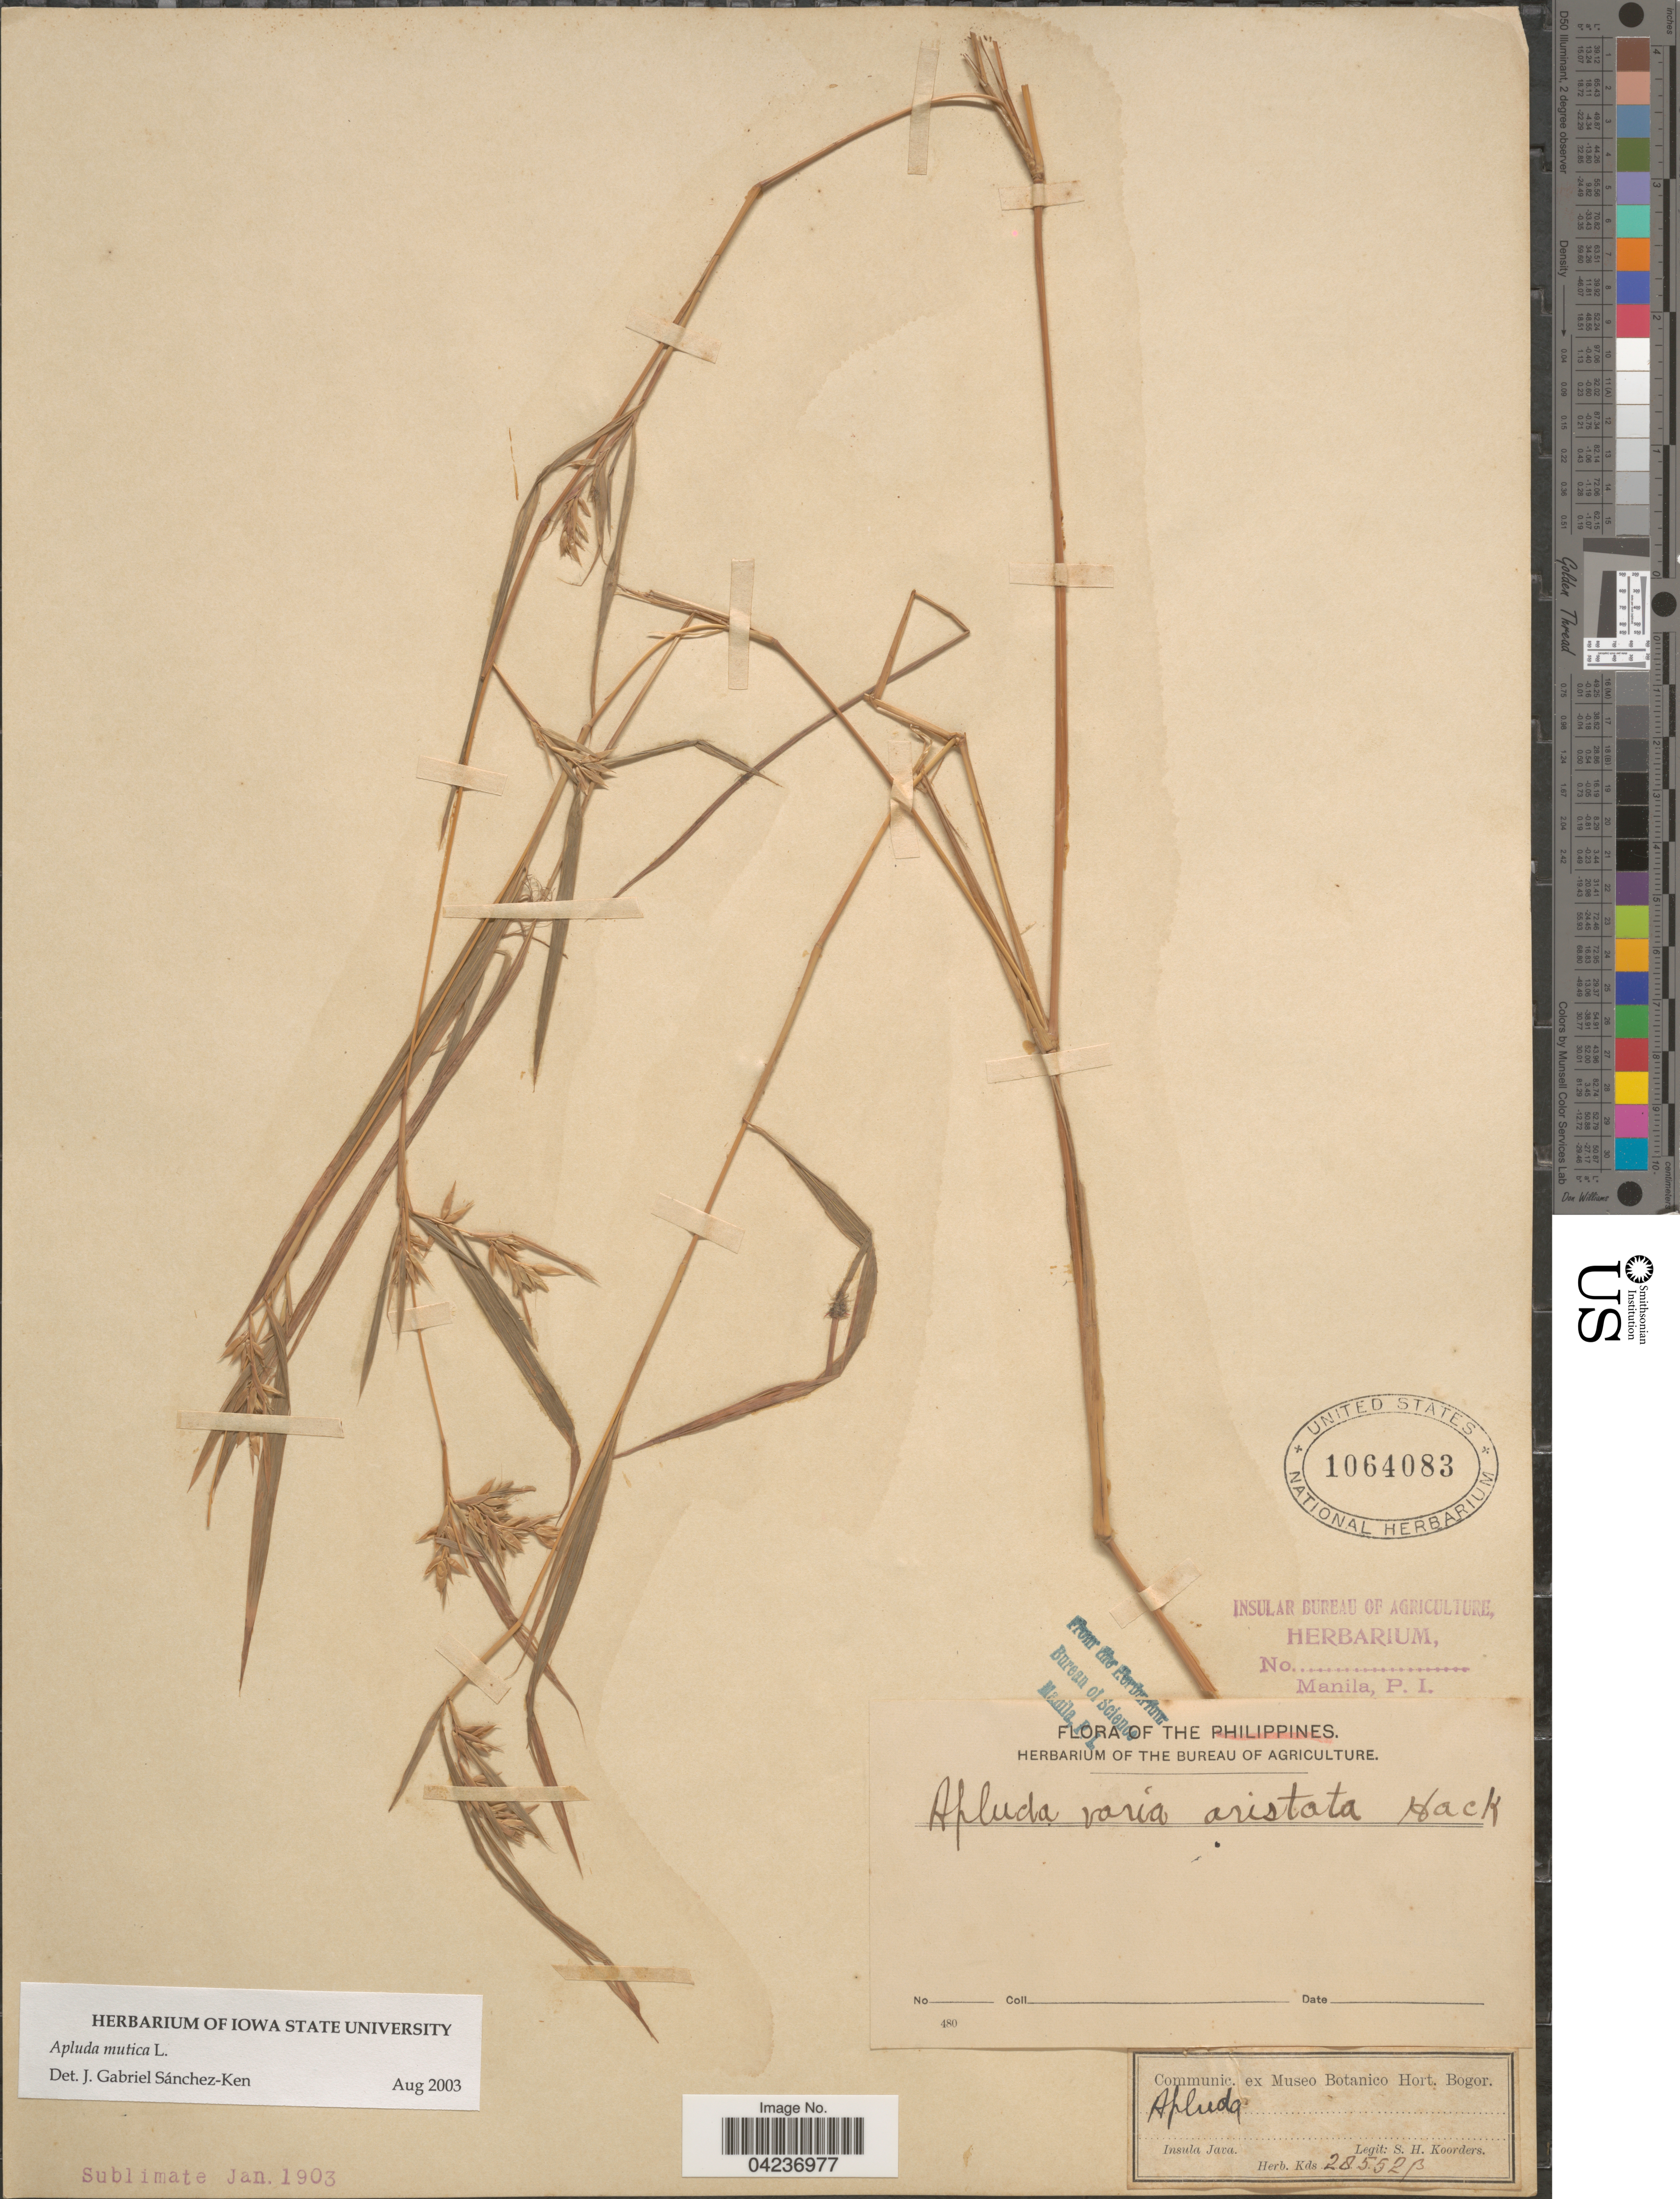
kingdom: Plantae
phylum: Tracheophyta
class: Liliopsida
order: Poales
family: Poaceae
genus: Apluda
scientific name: Apluda mutica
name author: L.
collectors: S. H. Koorders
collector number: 28552B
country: Indonesia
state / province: Java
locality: Insula Java.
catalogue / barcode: US 1064083